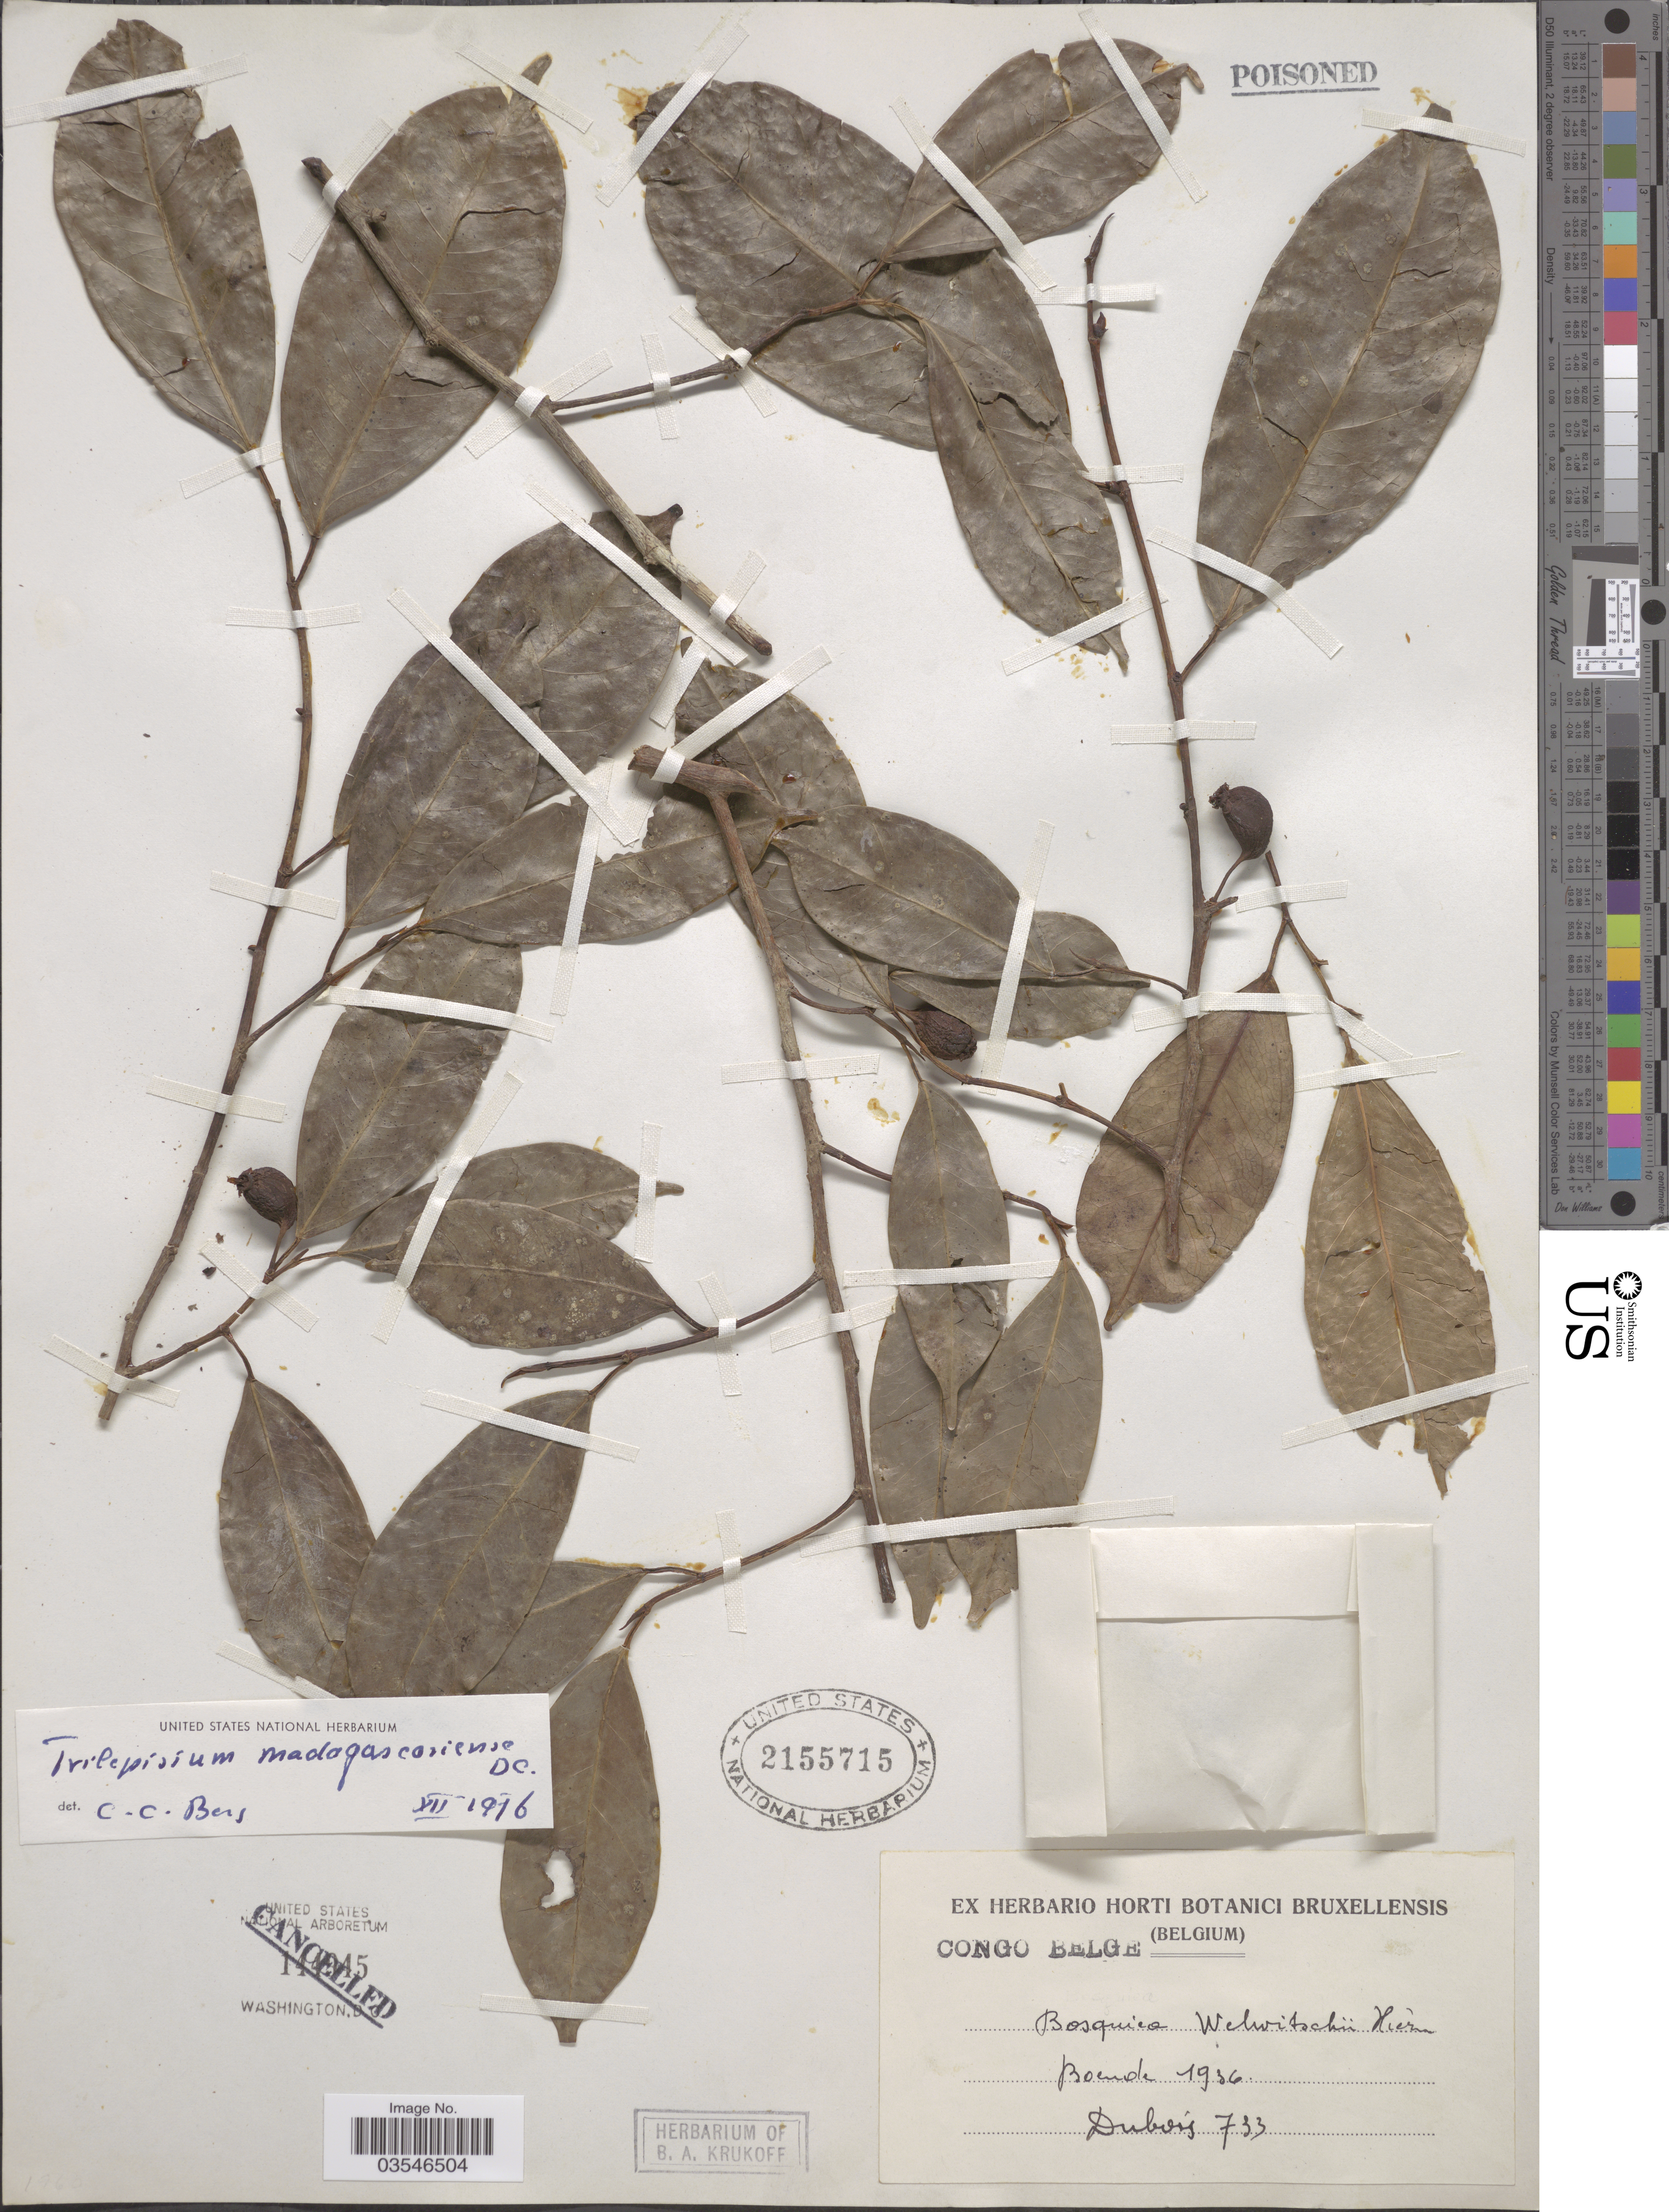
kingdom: Plantae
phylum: Tracheophyta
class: Magnoliopsida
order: Rosales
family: Moraceae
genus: Trilepisium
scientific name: Trilepisium madagascariense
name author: DC.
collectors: -. Dubois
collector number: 733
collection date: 1936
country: Congo, Democratic Republic of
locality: Congo Belge. Boende.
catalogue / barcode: US 2155715